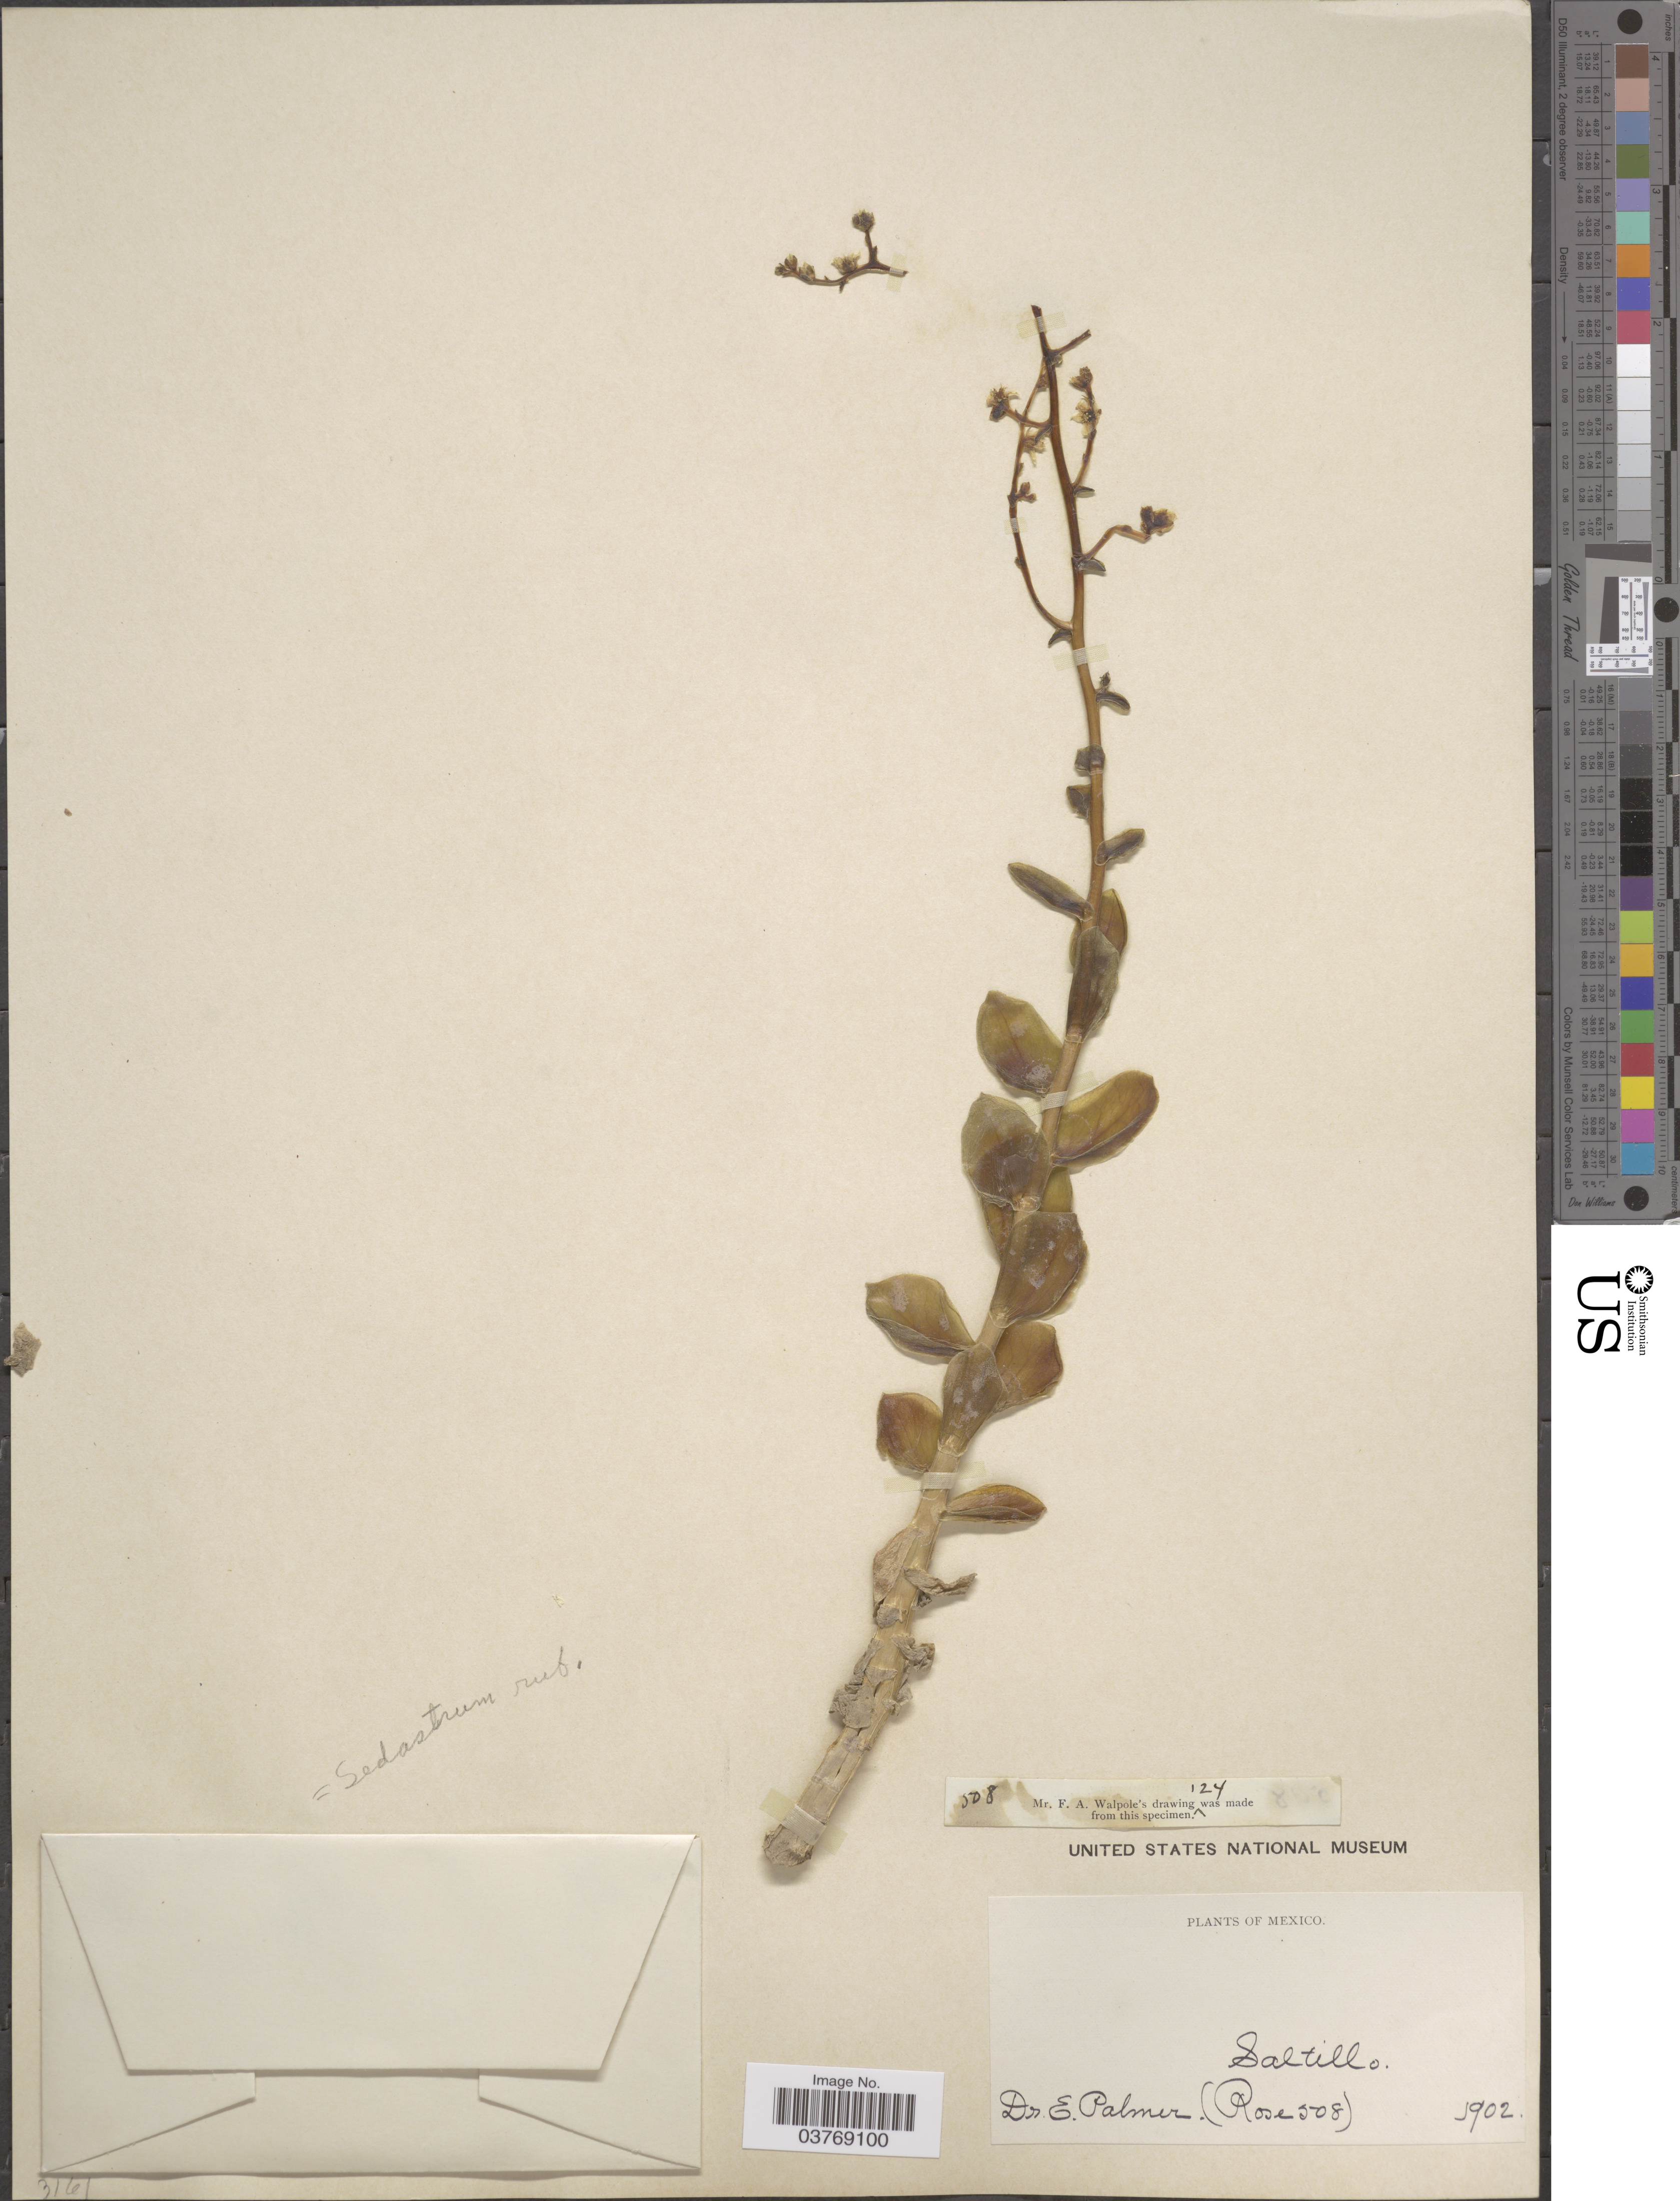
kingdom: Plantae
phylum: Tracheophyta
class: Magnoliopsida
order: Saxifragales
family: Crassulaceae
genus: Sedum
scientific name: Sedum rubricaule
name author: (Rose) Praeger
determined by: Strong, Mark T., (BOT), Smithsonian Institution - National Museum of Natural History (UNITED STATES)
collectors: E. Palmer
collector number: Rose508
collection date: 1902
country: Mexico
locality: Saltillo.